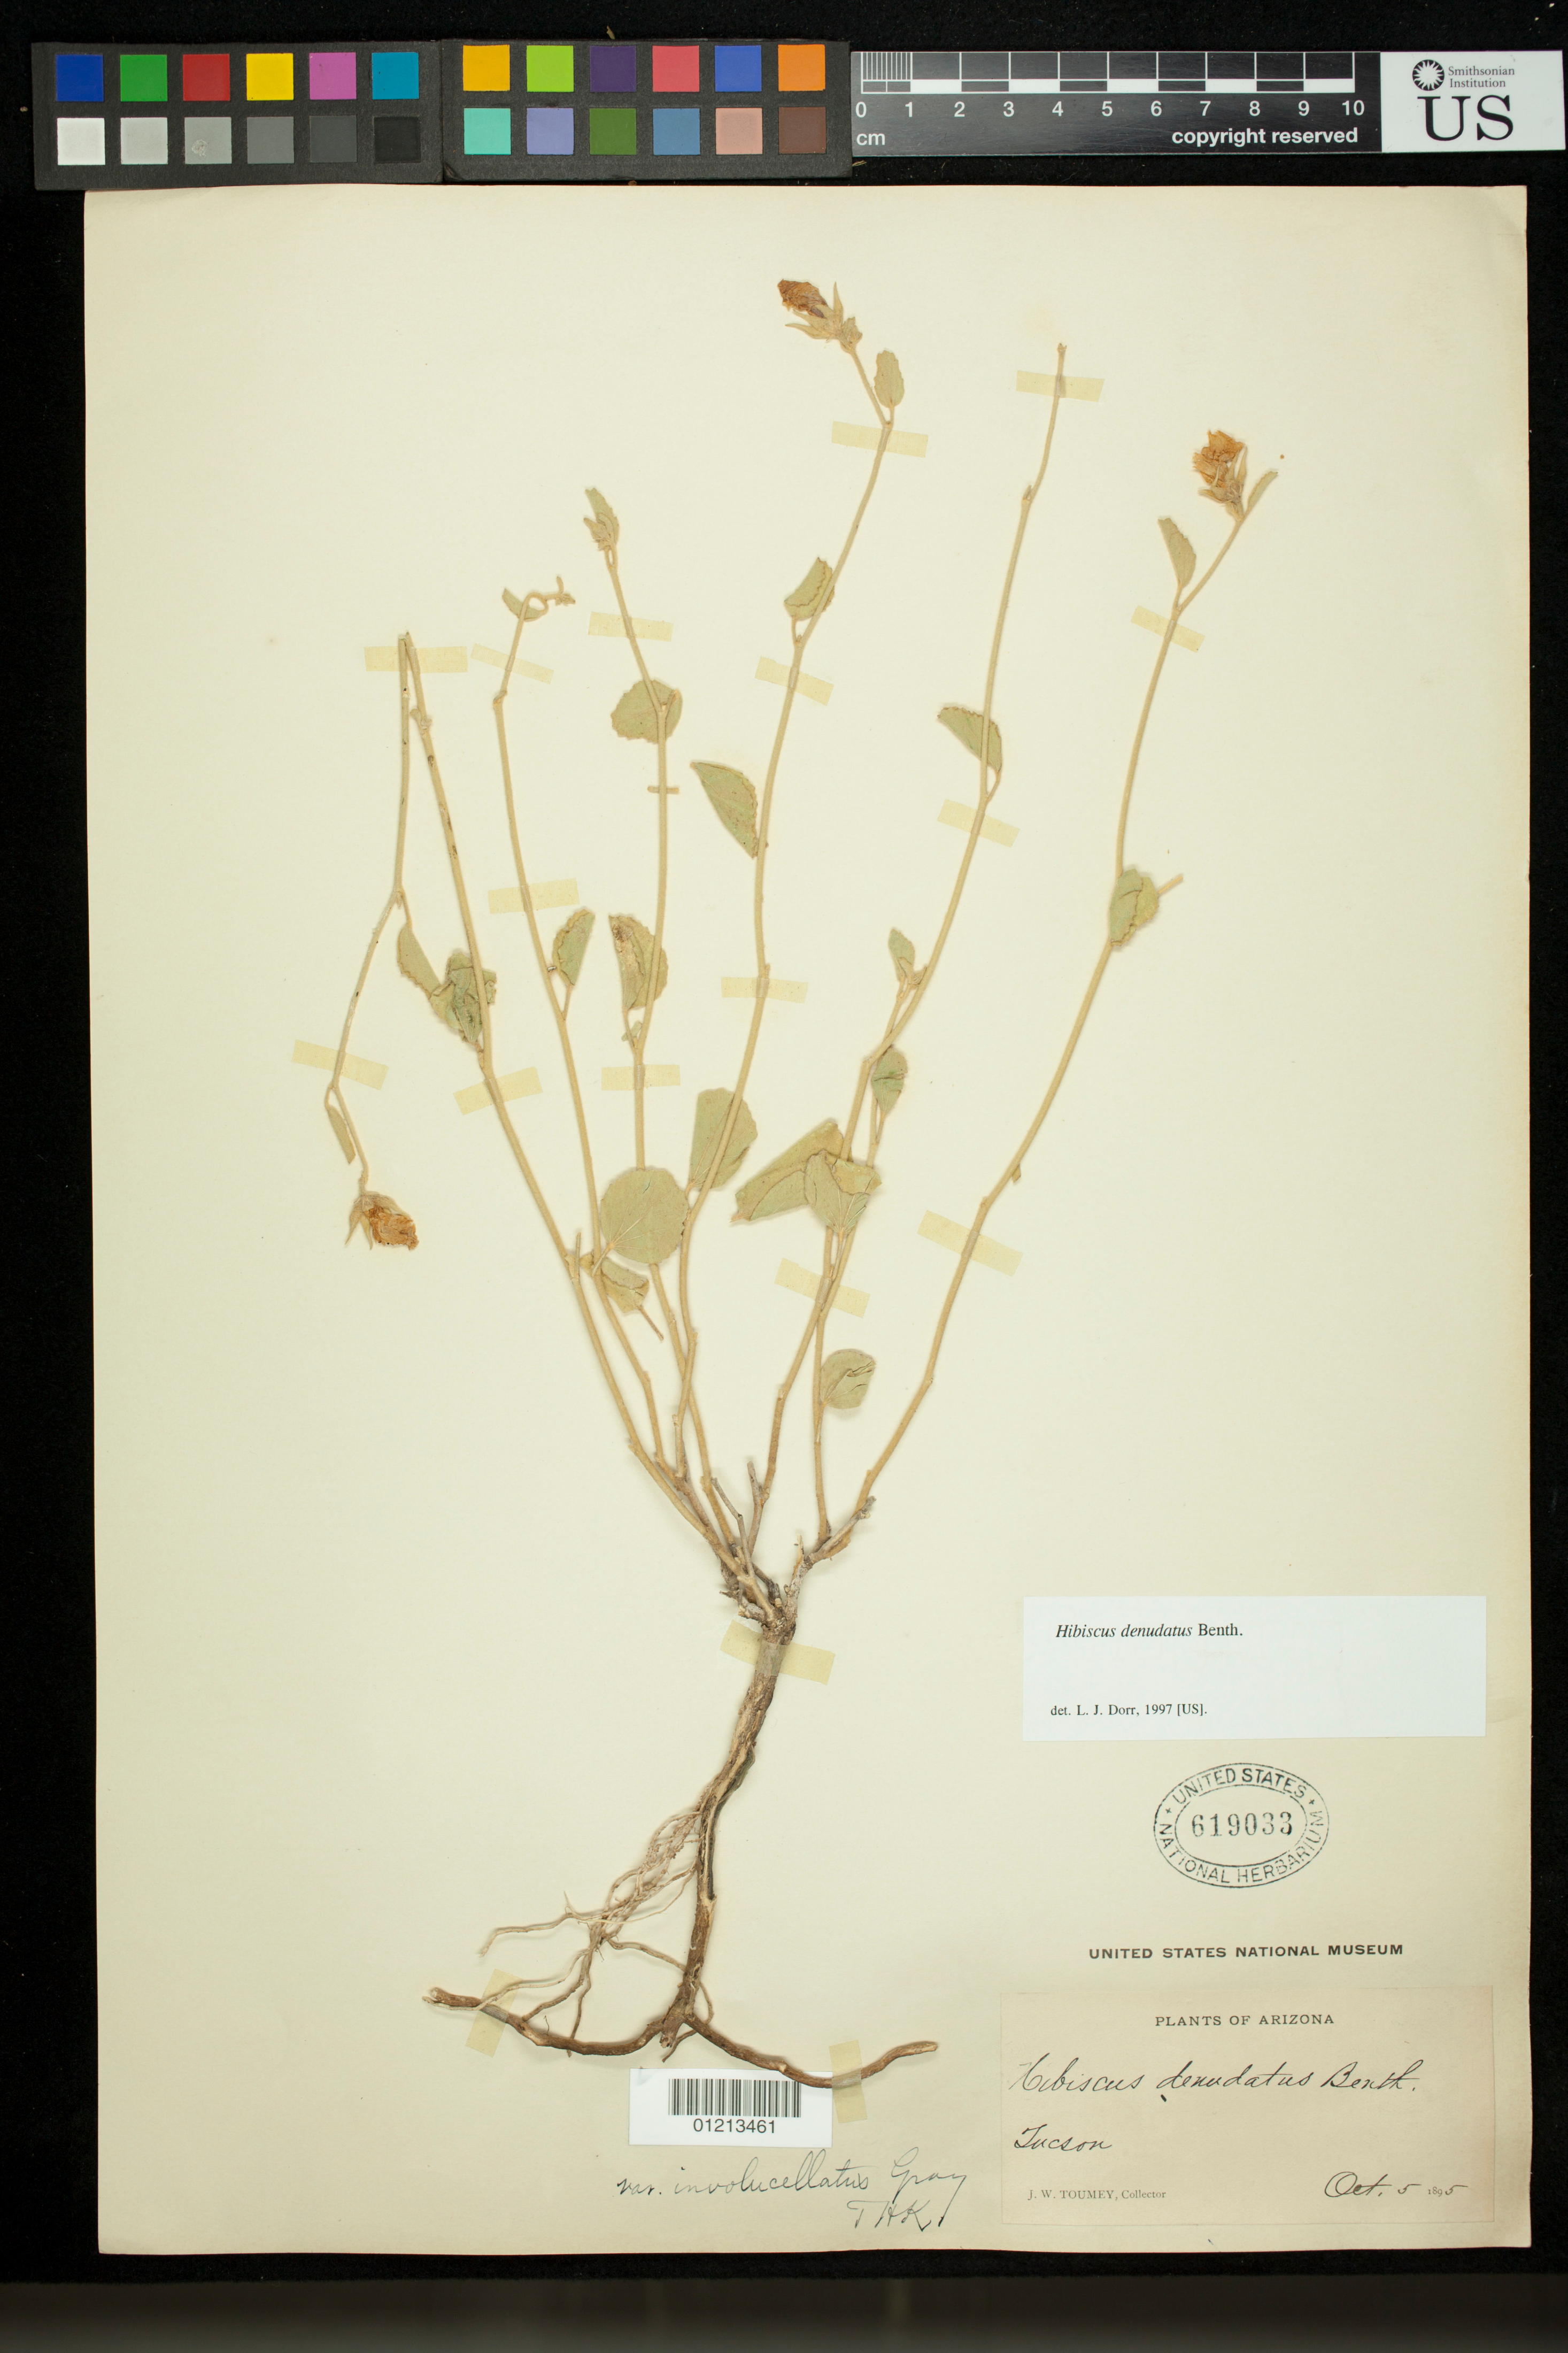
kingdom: Plantae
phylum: Tracheophyta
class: Magnoliopsida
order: Malvales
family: Malvaceae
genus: Hibiscus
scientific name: Hibiscus denudatus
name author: Benth.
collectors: J. W. Toumey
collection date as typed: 05 Oct 1895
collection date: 1895-10-05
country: United States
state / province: Arizona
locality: Tucson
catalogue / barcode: US 619033